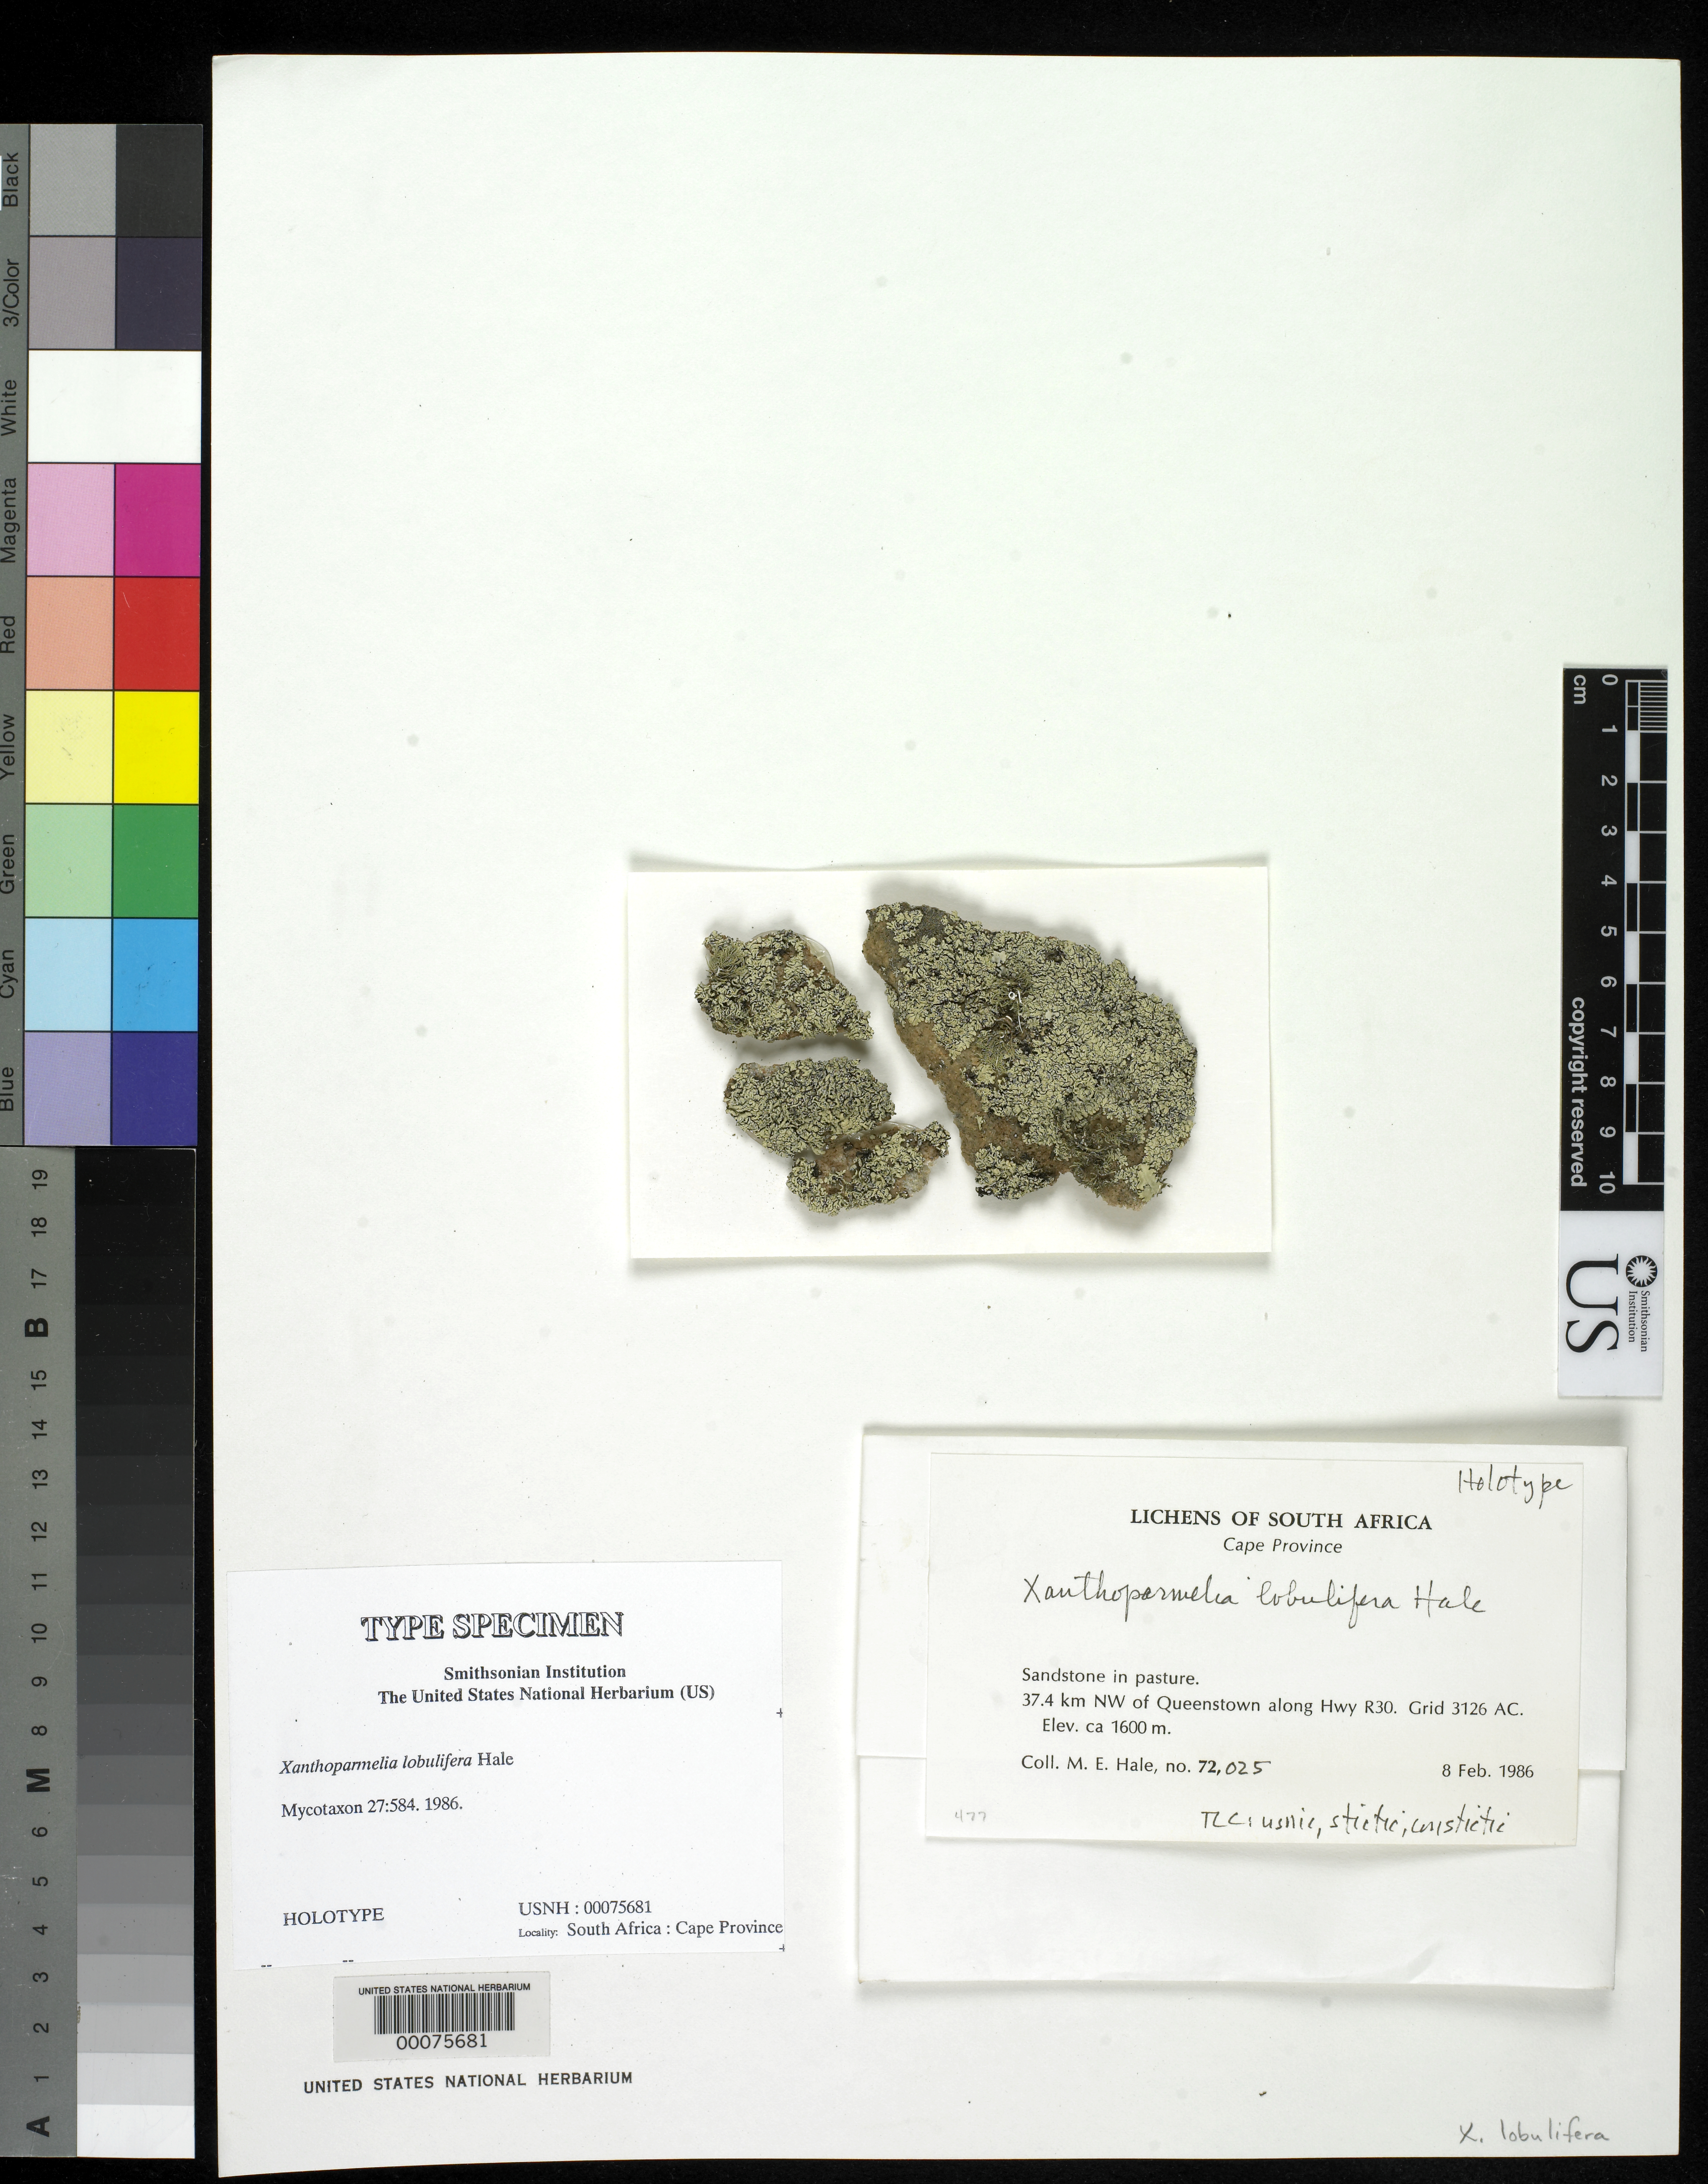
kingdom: Fungi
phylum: Ascomycota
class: Lecanoromycetes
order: Lecanorales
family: Parmeliaceae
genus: Xanthoparmelia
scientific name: Xanthoparmelia lobulifera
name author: Hale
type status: Holotype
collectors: M. Hale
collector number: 72025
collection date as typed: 08 Feb 1986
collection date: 1986-02-08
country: South Africa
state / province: Eastern Cape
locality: Grid 3126 AC, 37.4 km NW of Queenstown along Hwy R30, sandstone in pasture.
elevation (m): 1600